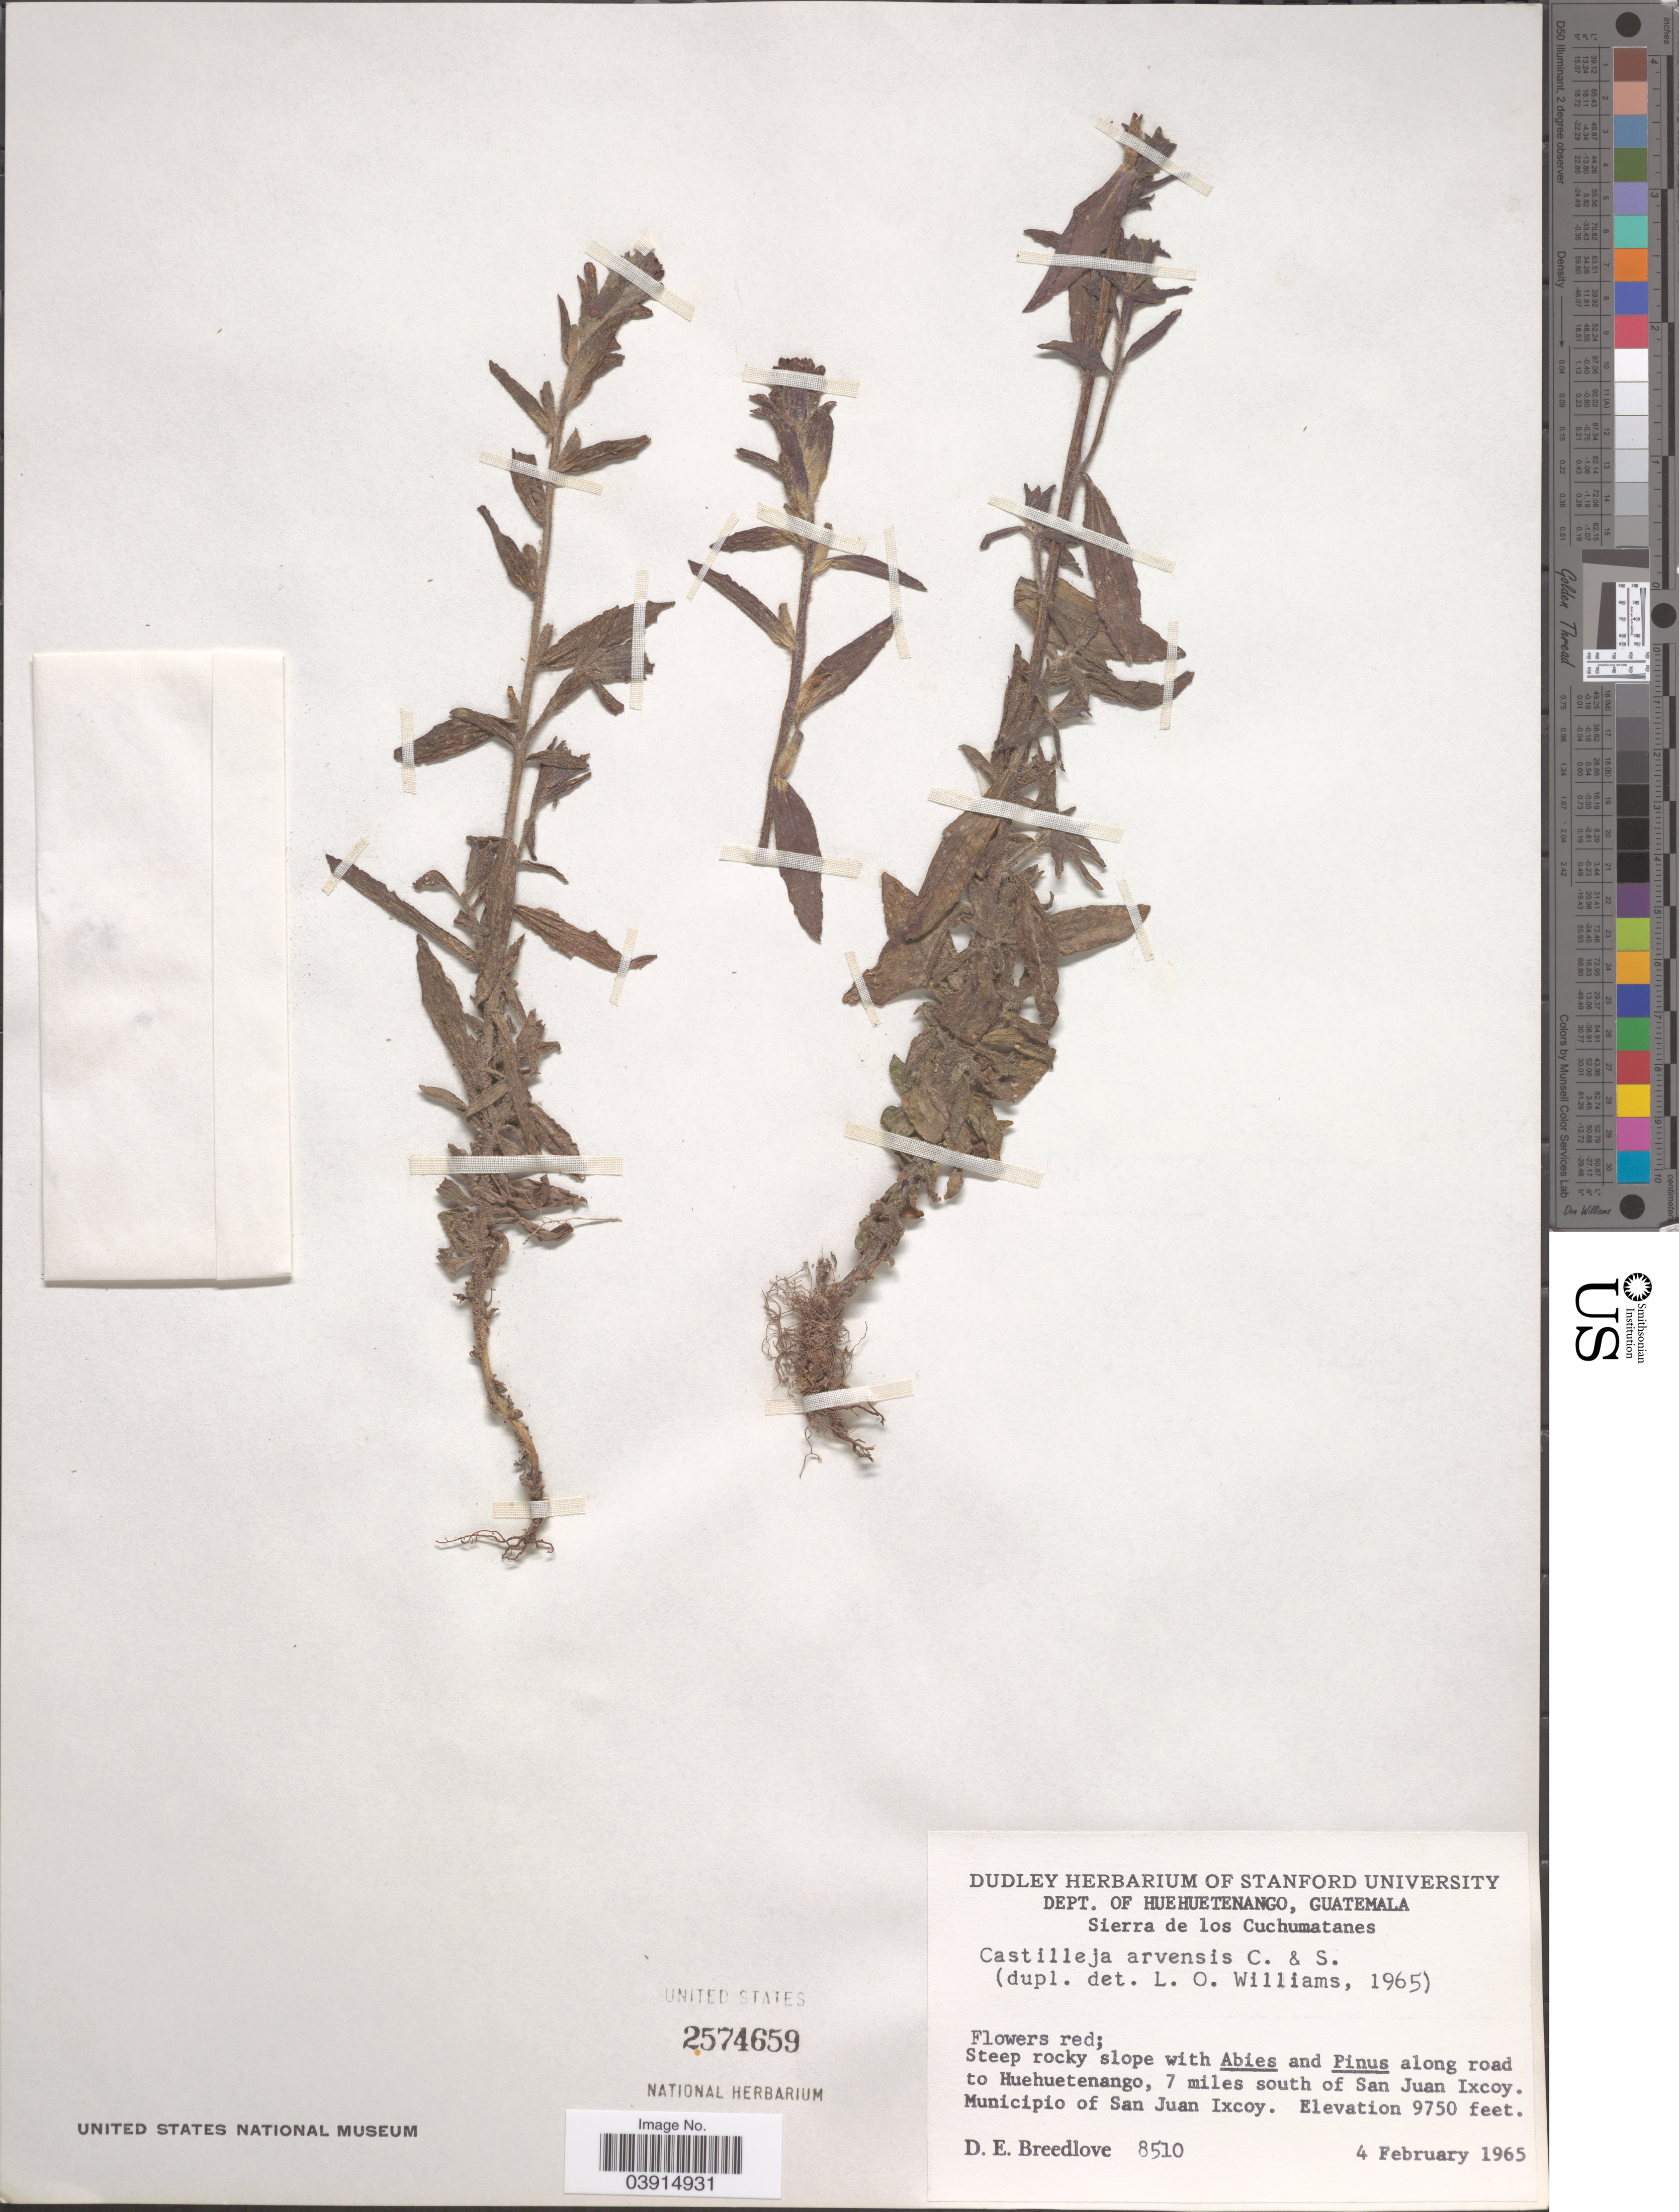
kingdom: Plantae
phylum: Tracheophyta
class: Magnoliopsida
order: Lamiales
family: Orobanchaceae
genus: Castilleja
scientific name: Castilleja arvensis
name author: Schltdl. & Cham.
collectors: D. E. Breedlove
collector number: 8510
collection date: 1965-02-04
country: Guatemala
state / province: Huehuetenango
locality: Dept. of Huehuetenango, Sierra de los Cuchumatanes. Along road to Huehuetenango, 7 miles south of San Juan Ixcoy. Municipio of San Juan Ixcoy.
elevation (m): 2972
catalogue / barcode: US 2574659